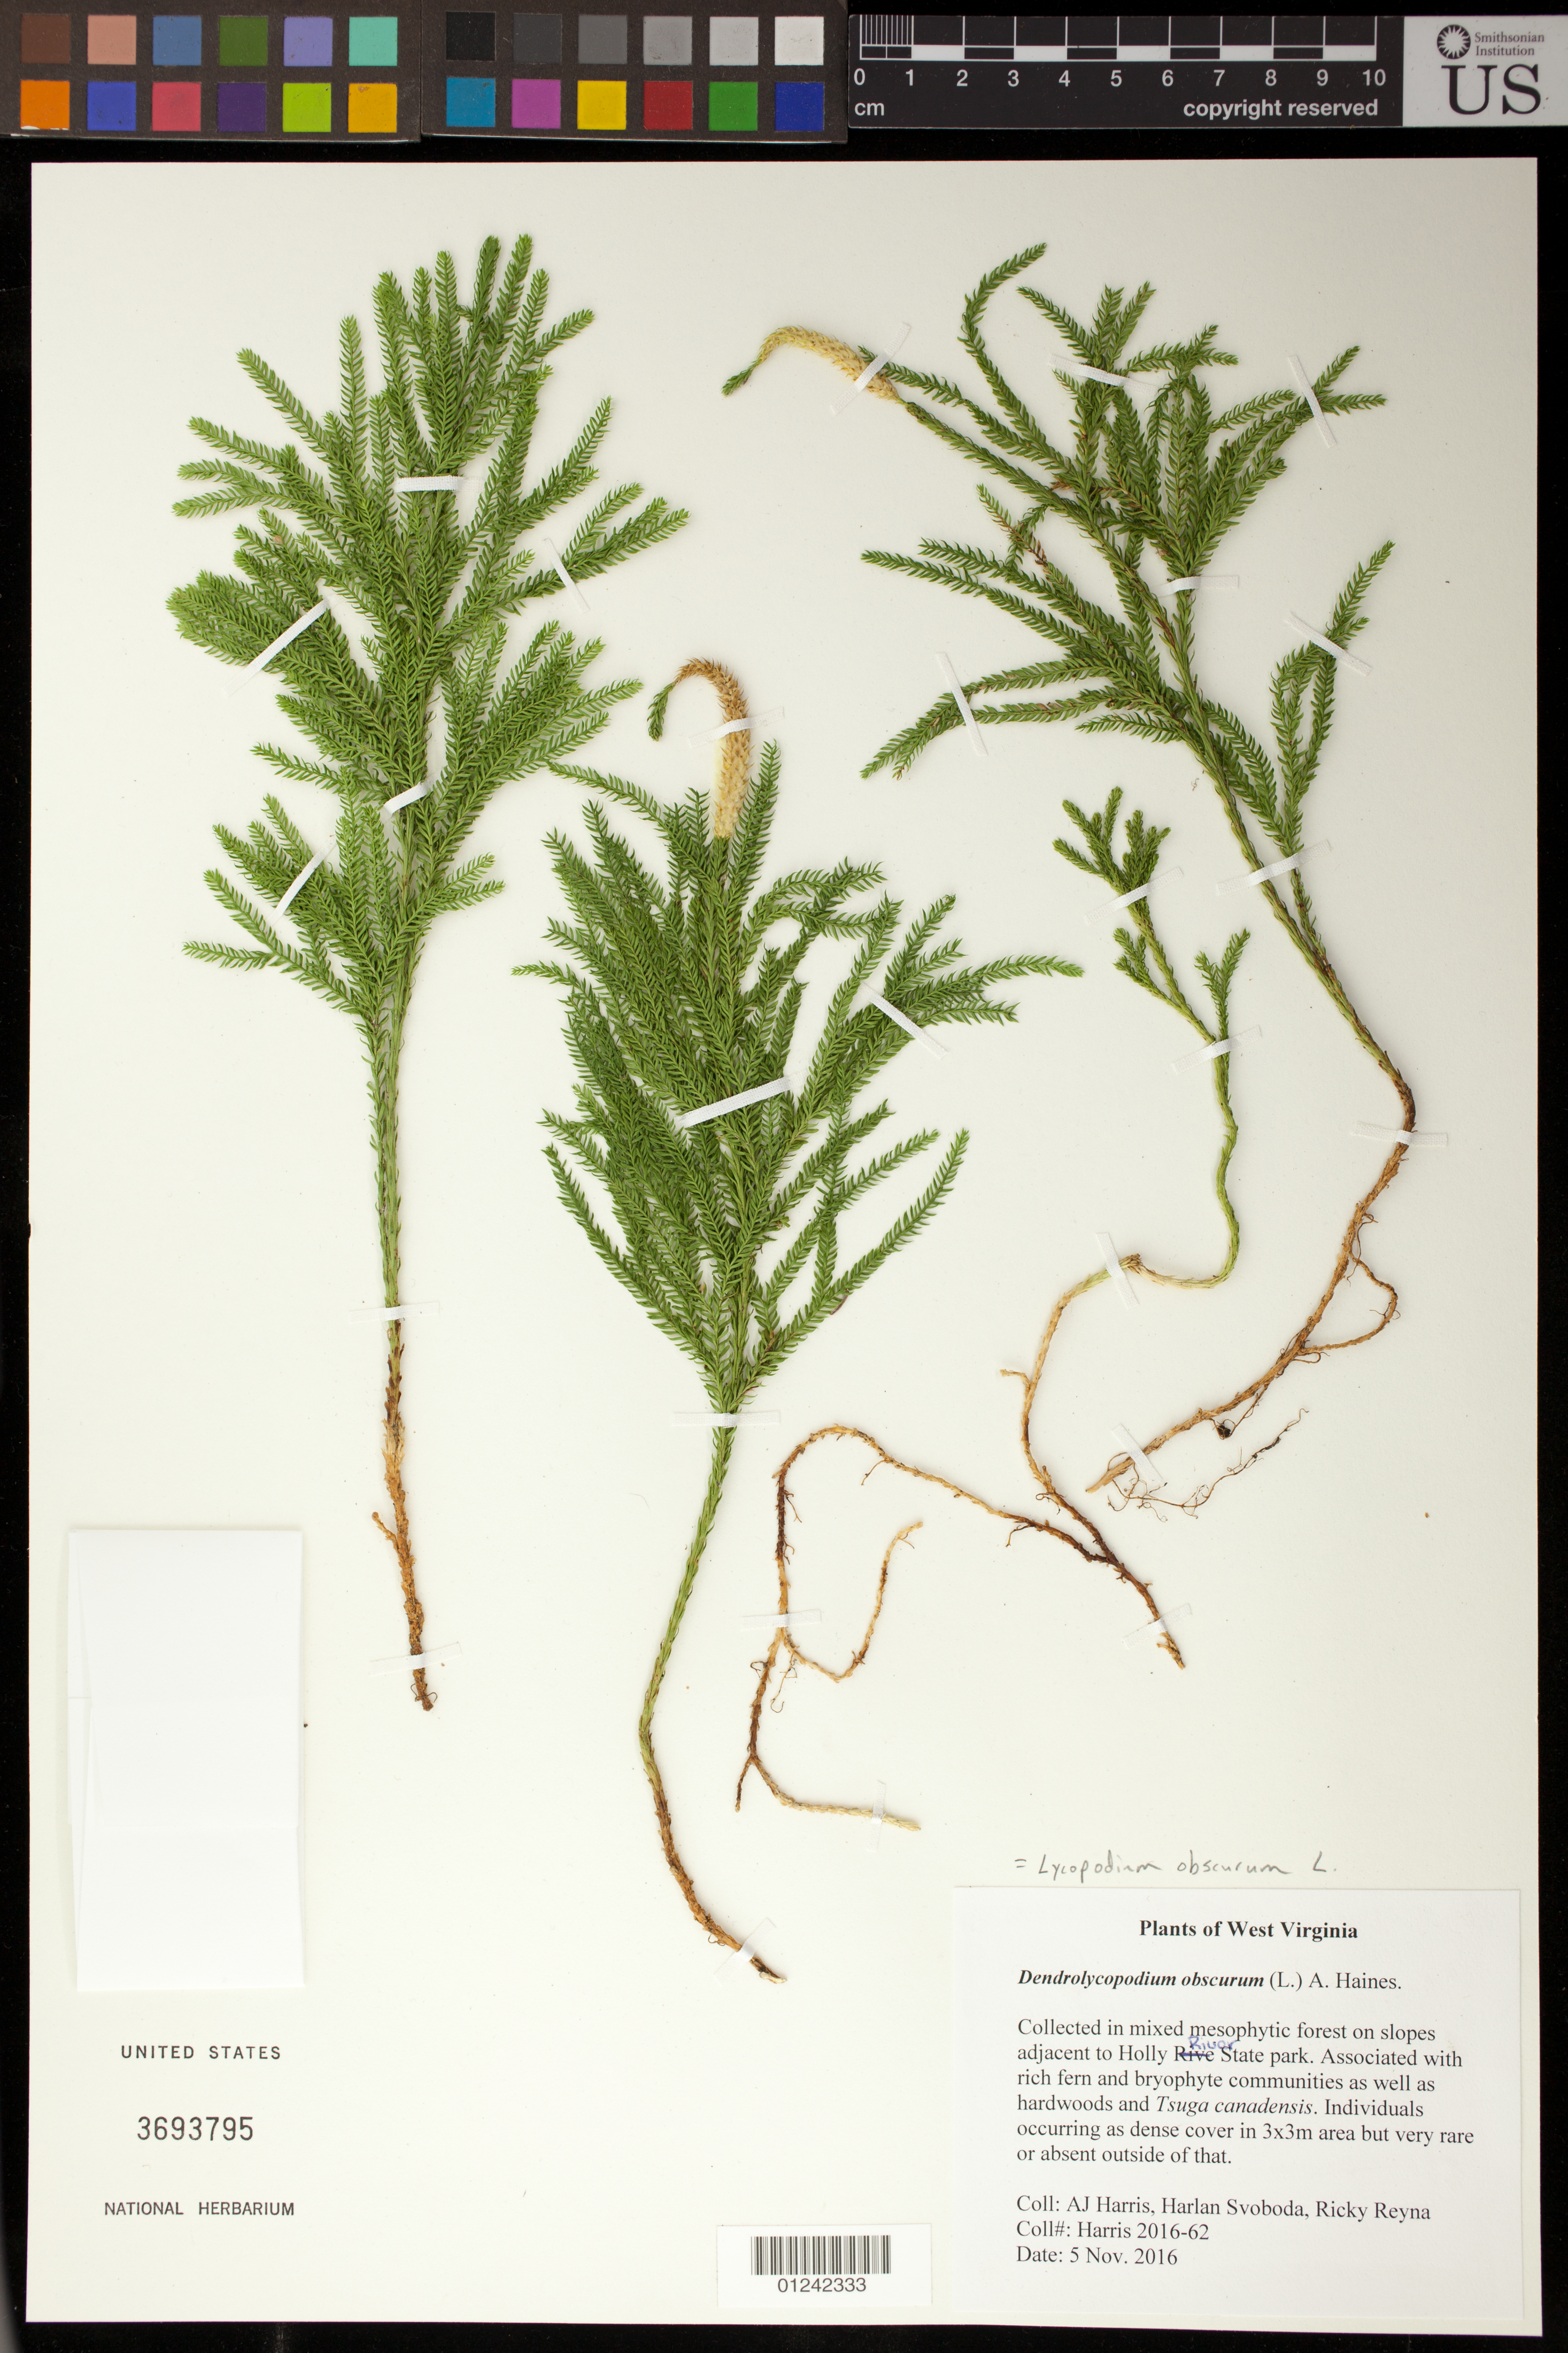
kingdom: Plantae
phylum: Tracheophyta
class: Lycopodiopsida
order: Lycopodiales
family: Lycopodiaceae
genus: Dendrolycopodium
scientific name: Dendrolycopodium obscurum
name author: (L.) A. Haines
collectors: A. J. Harris et al.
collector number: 2016-62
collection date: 2016-11-05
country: United States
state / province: West Virginia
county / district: Webster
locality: Collected in mixed mesophytic forest on slopes adjacent to Holly River State Park.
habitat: Associated with rich fern and bryophyte communities as well as hardwoods andTsuga canadensis.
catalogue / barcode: US 3693795